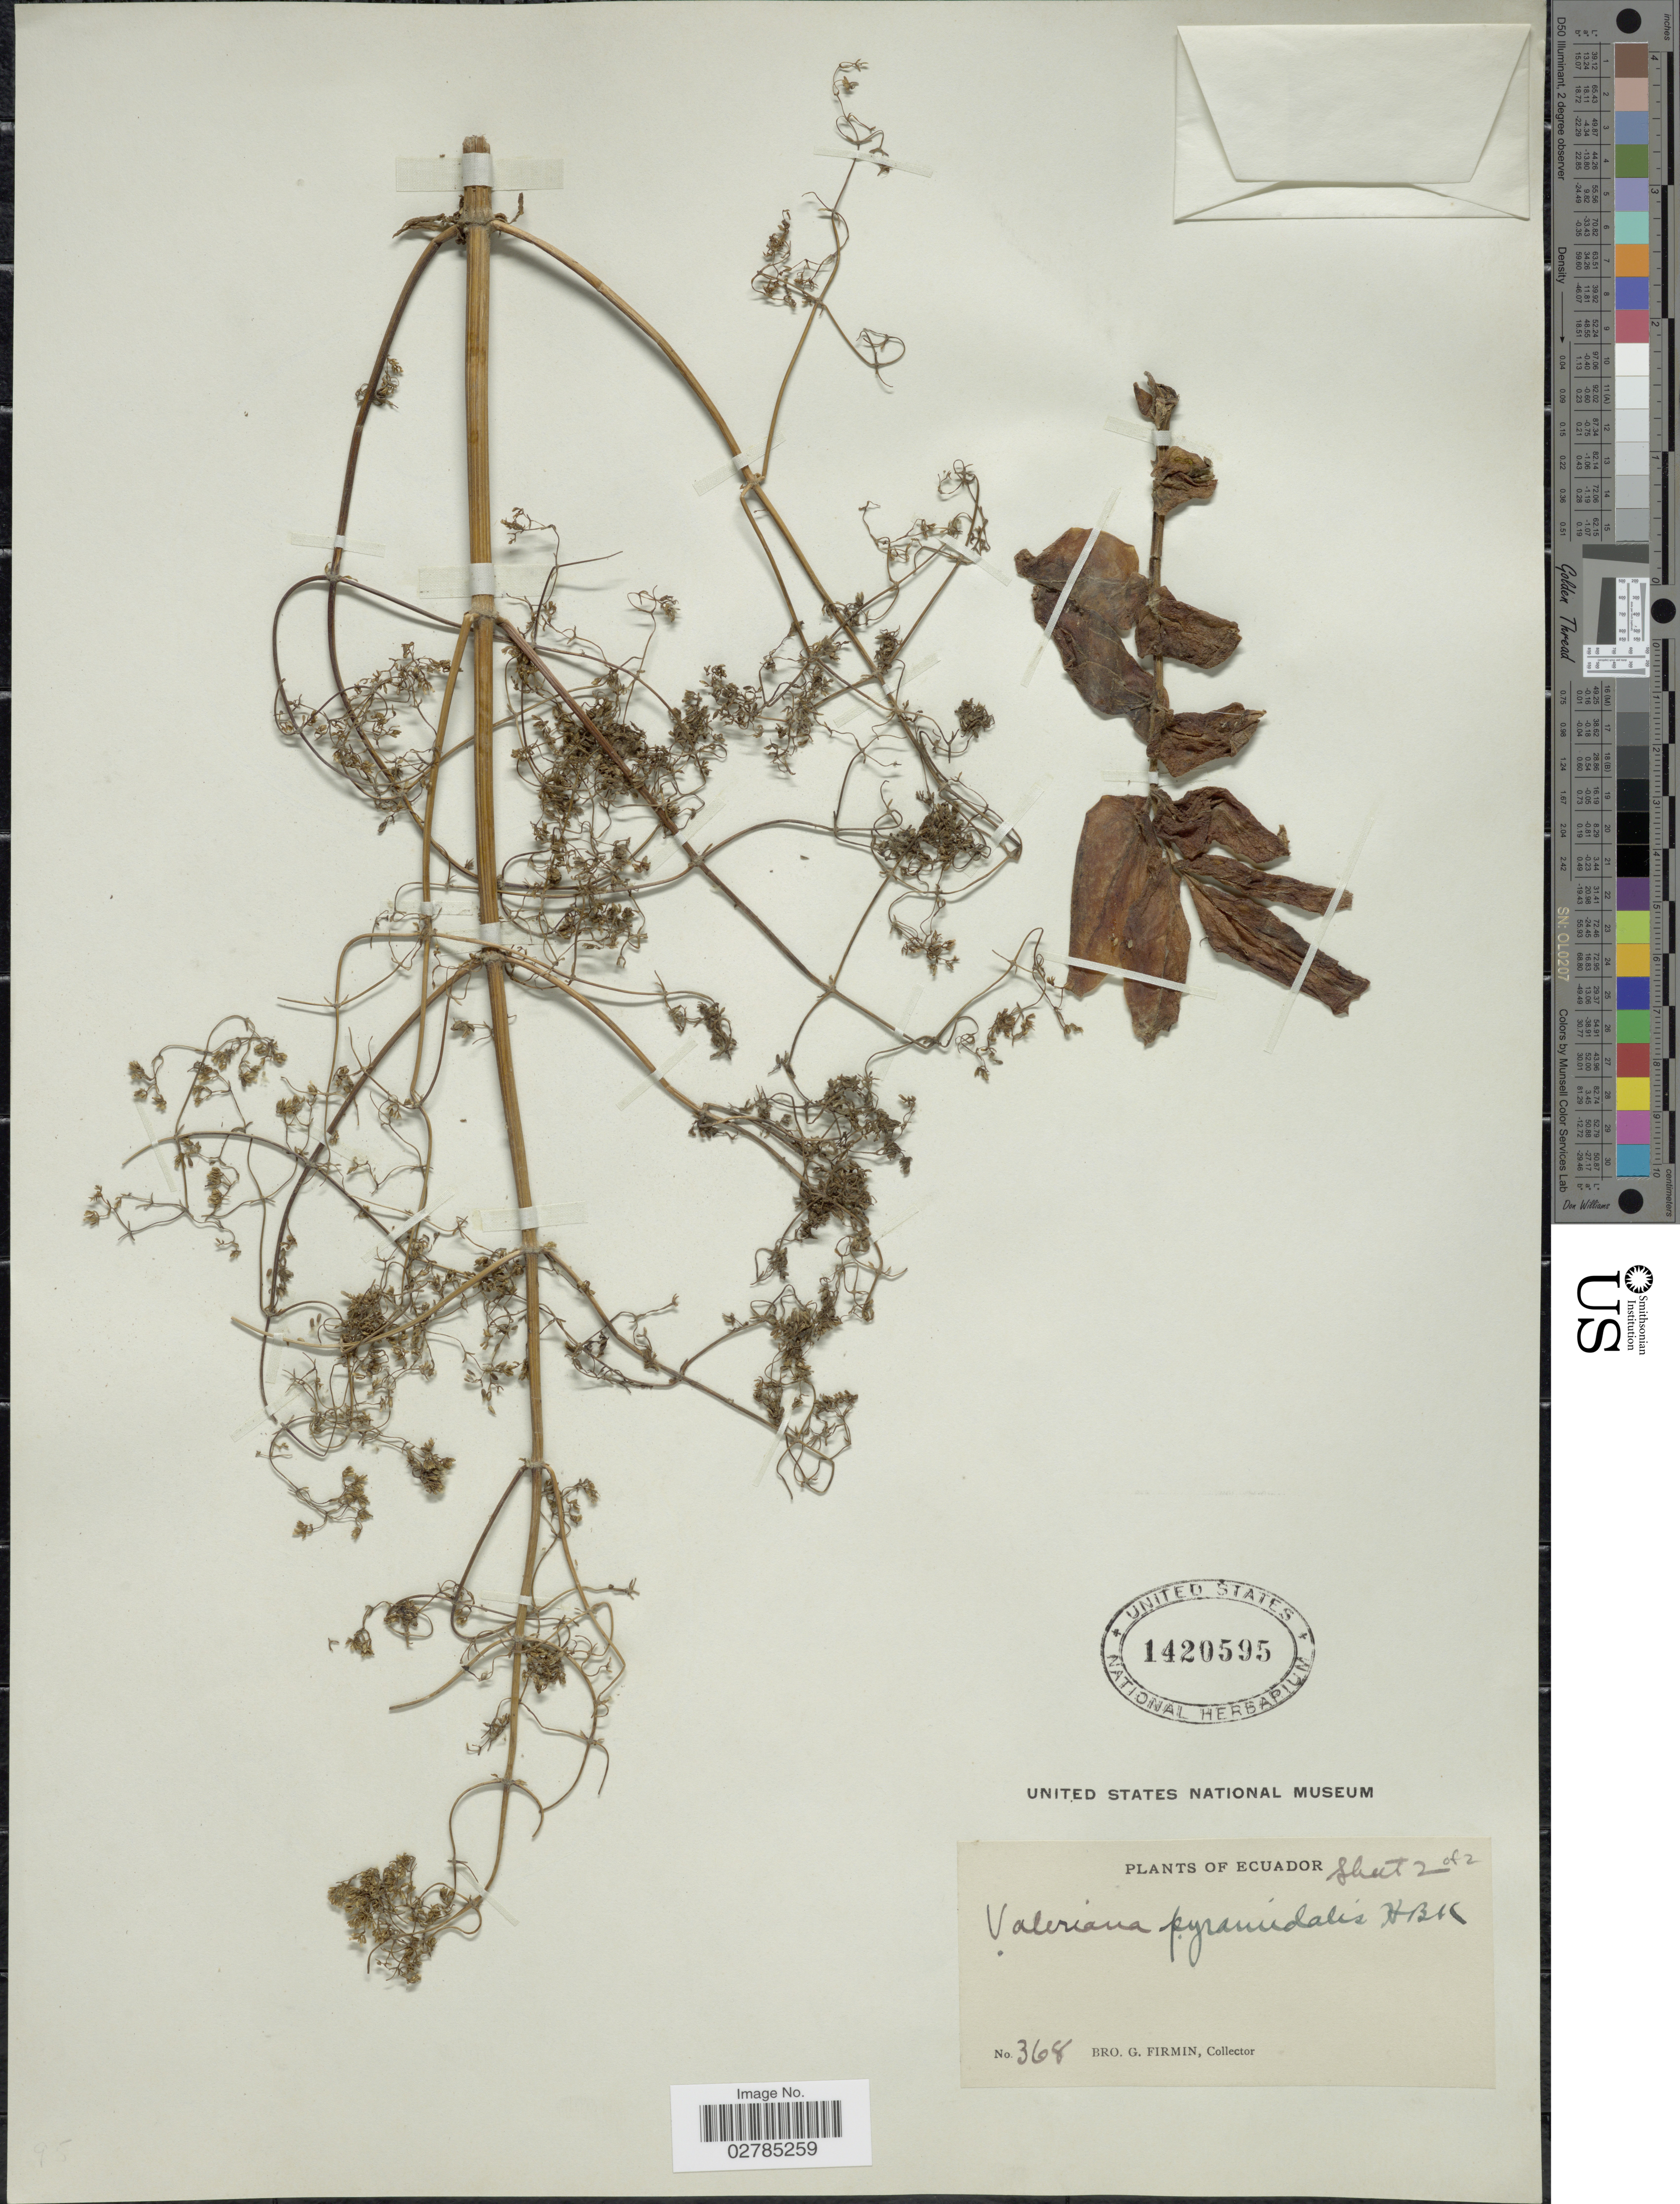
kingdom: Plantae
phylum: Tracheophyta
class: Magnoliopsida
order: Dipsacales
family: Caprifoliaceae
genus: Valeriana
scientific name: Valeriana pyramidalis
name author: Kunth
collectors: F. Firmin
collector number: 368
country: Ecuador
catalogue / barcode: US 1420595